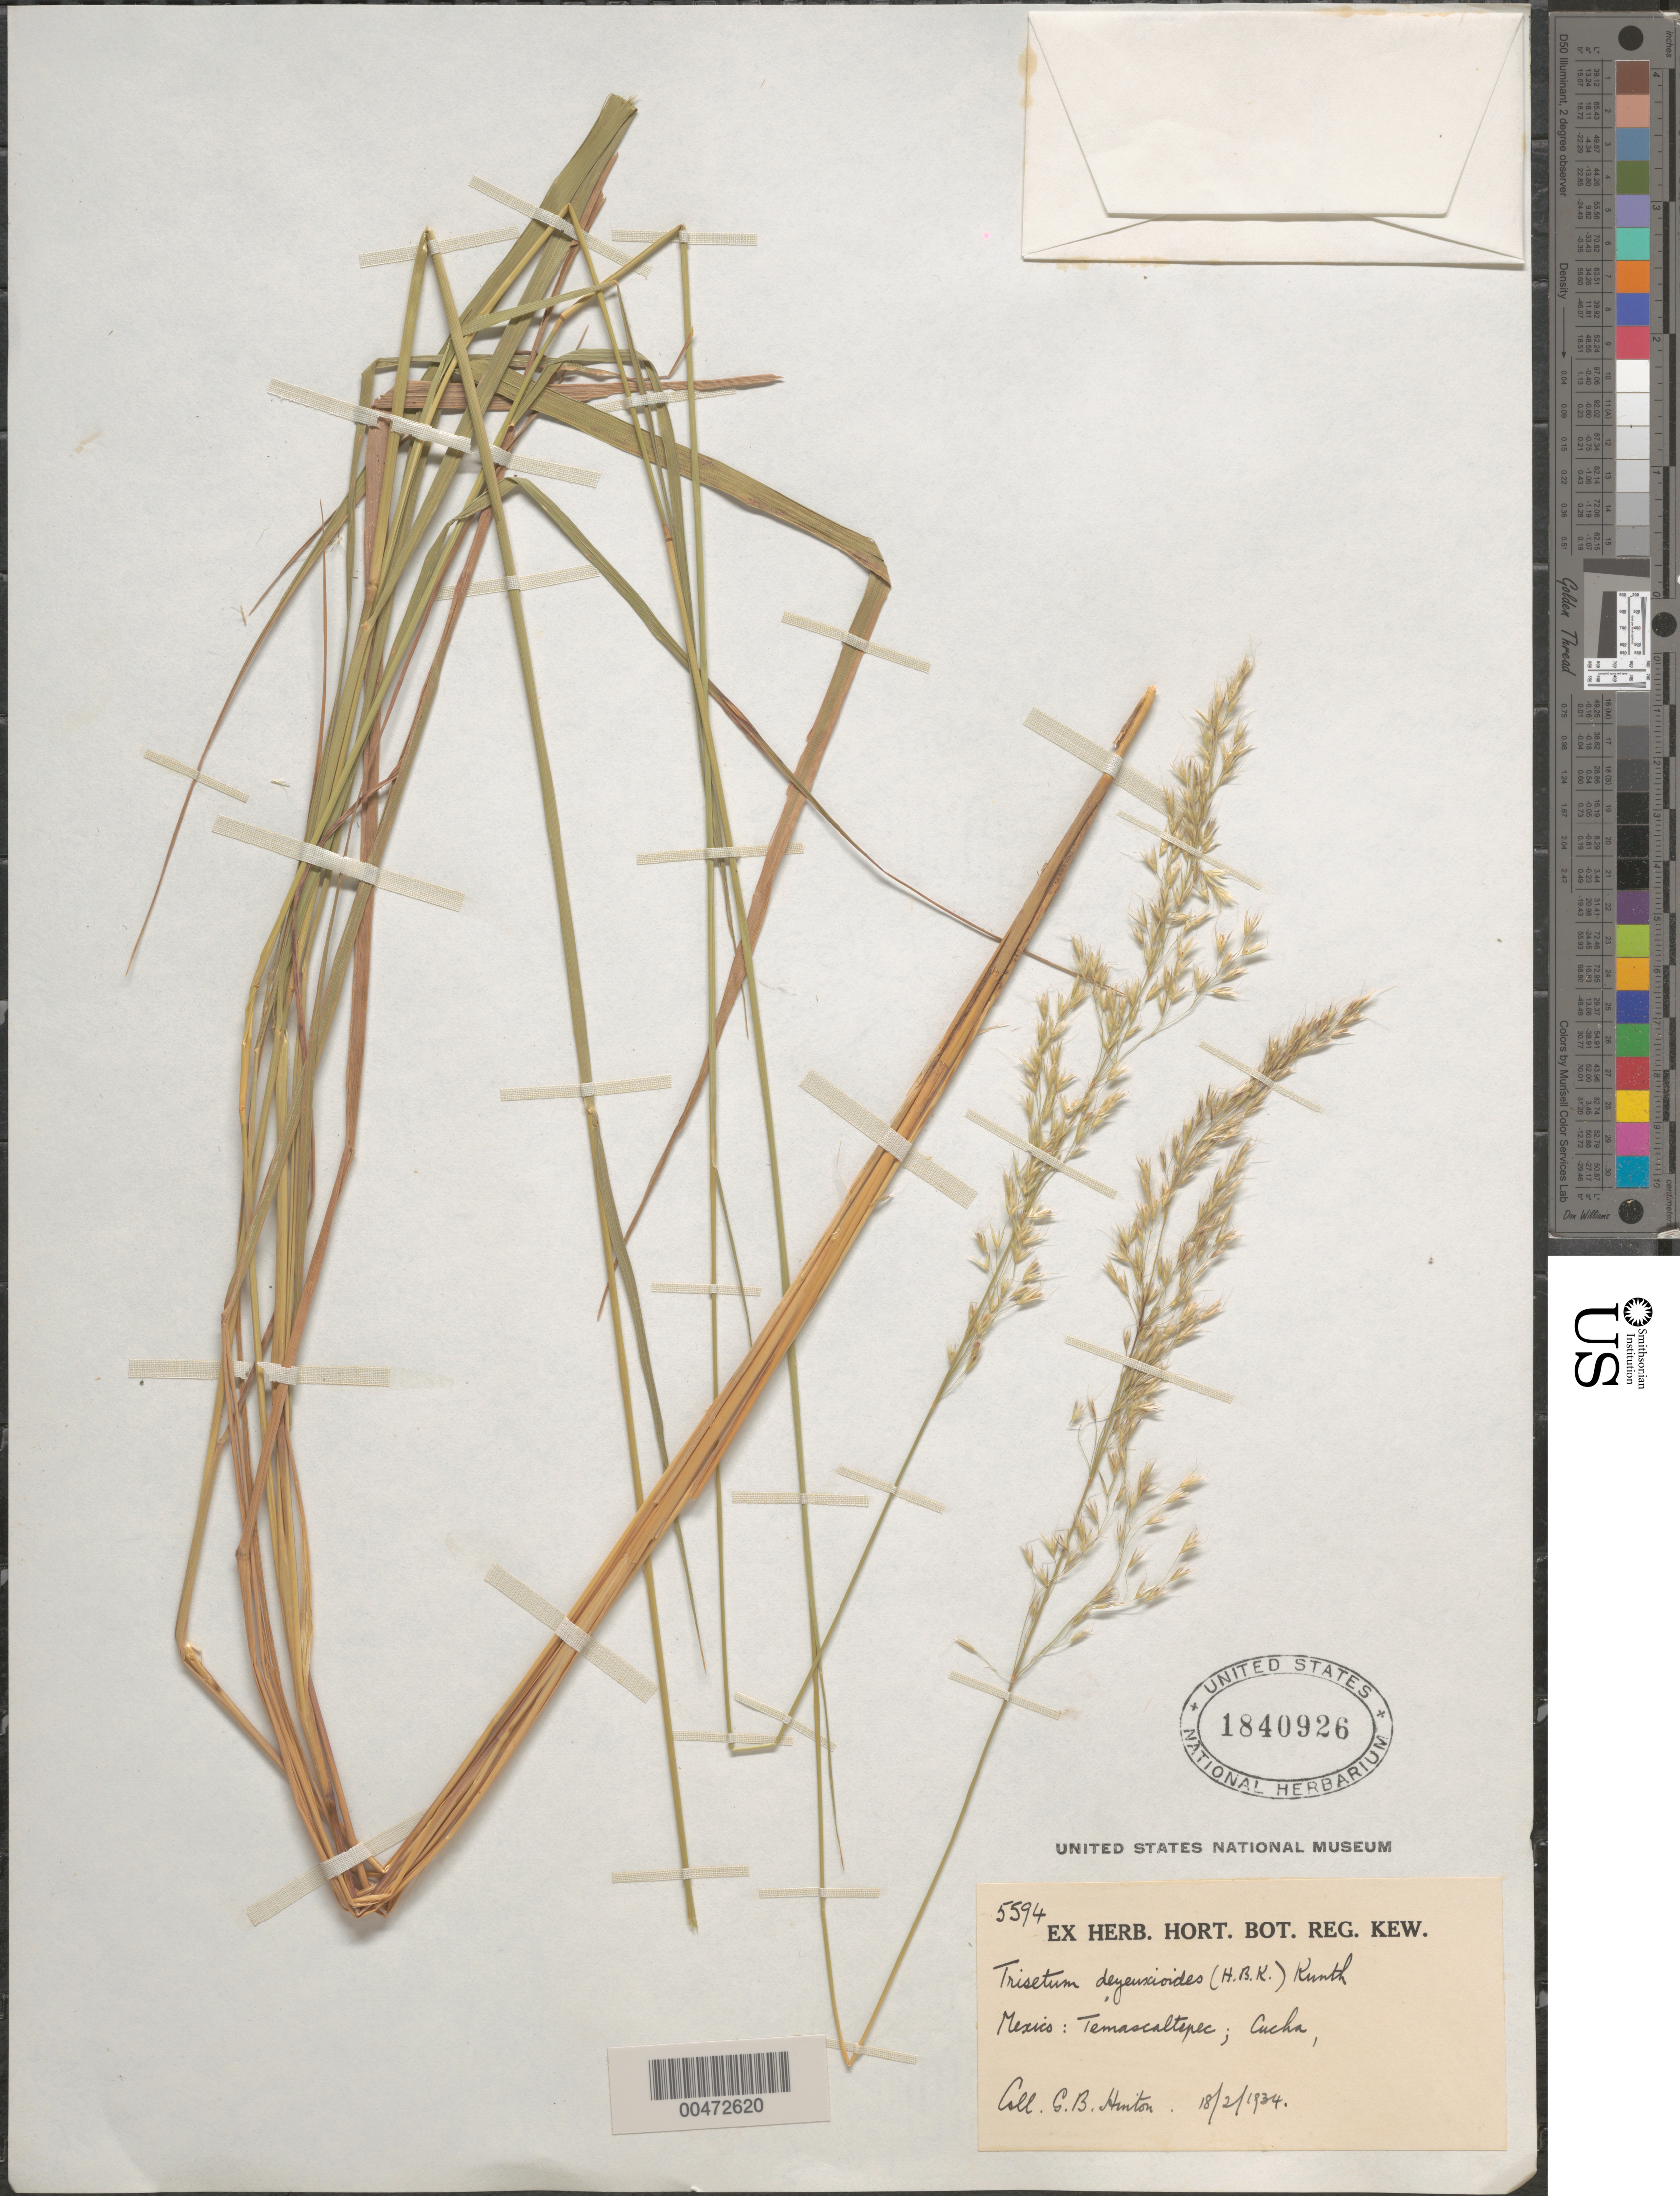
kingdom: Plantae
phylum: Tracheophyta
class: Liliopsida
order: Poales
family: Poaceae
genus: Trisetum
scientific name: Trisetum deyeuxioides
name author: (Kunth) Kunth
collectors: G. B. Hinton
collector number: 5594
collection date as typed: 18 Feb 1934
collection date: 1934-02-18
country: Mexico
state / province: México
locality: Temascaltepec, Cucha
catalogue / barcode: US 1840926